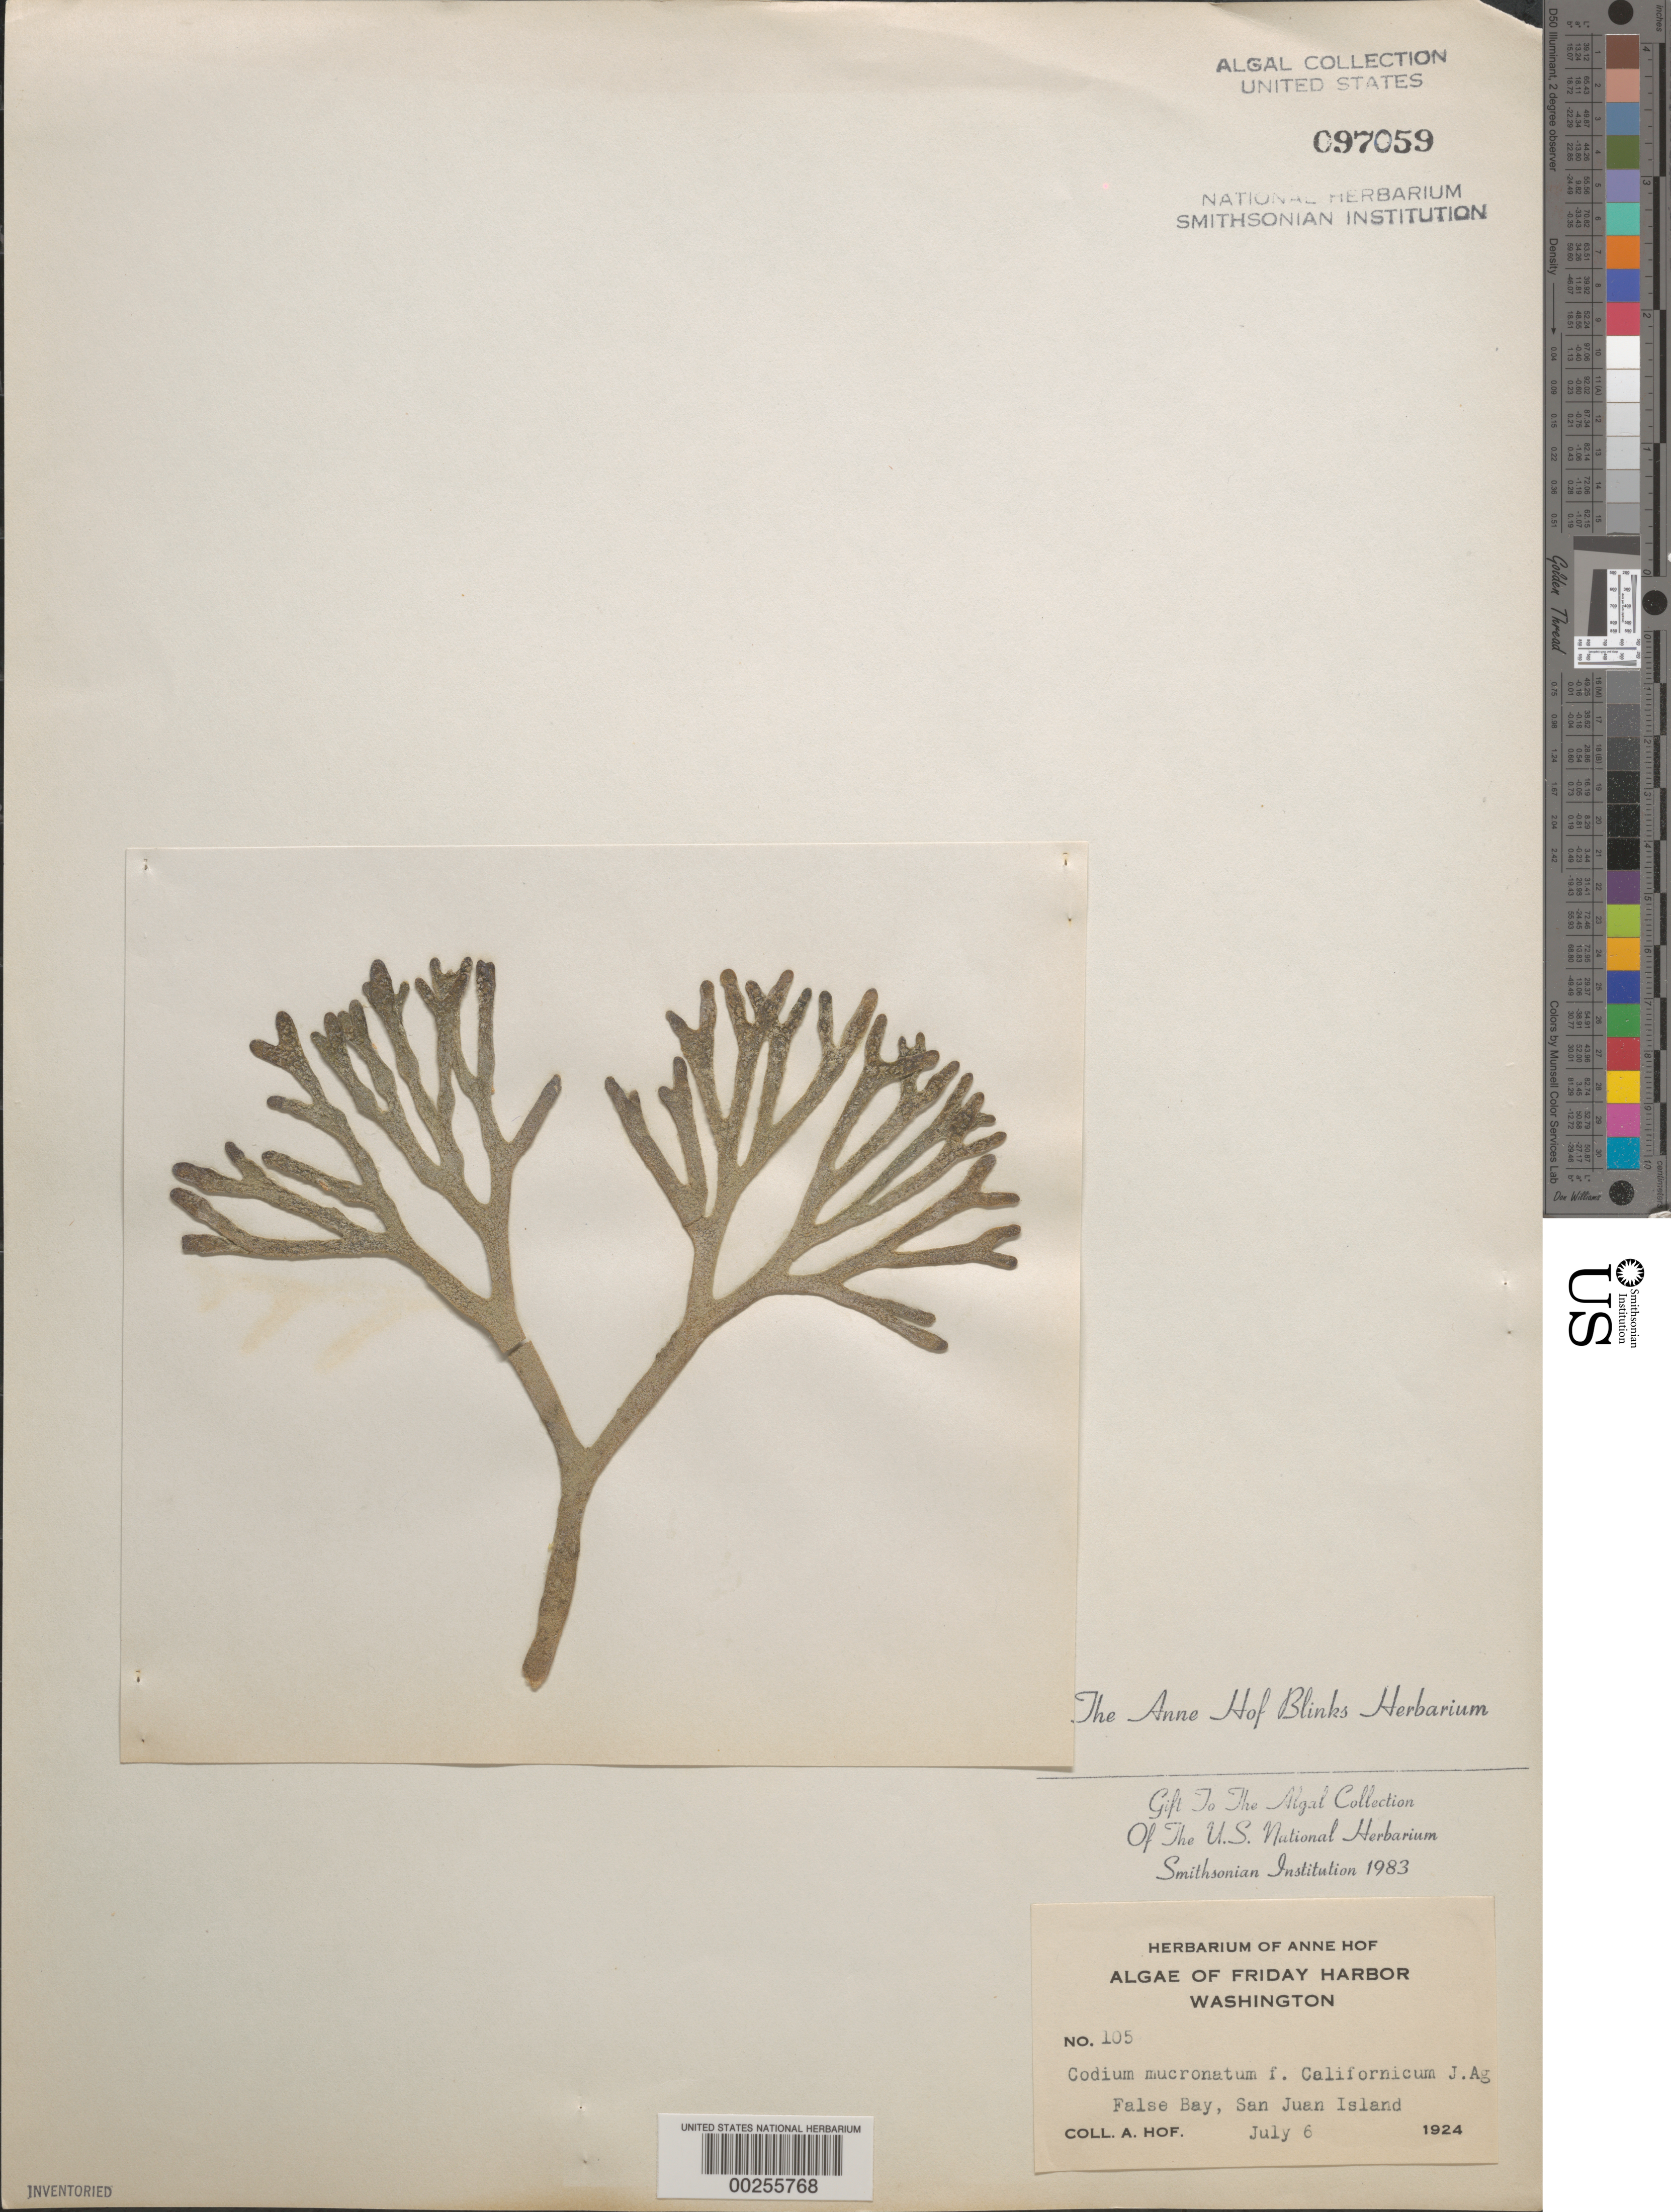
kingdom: Plantae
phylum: Chlorophyta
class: Ulvophyceae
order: Bryopsidales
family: Codiaceae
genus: Codium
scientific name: Codium fragile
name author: (Suringar) P. Hariot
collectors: A. Blinks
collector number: AHB 105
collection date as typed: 06 Jul 1924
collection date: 1924-07-06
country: United States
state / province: Washington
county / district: San Juan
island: San Juan Island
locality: False Bay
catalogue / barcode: US 97059